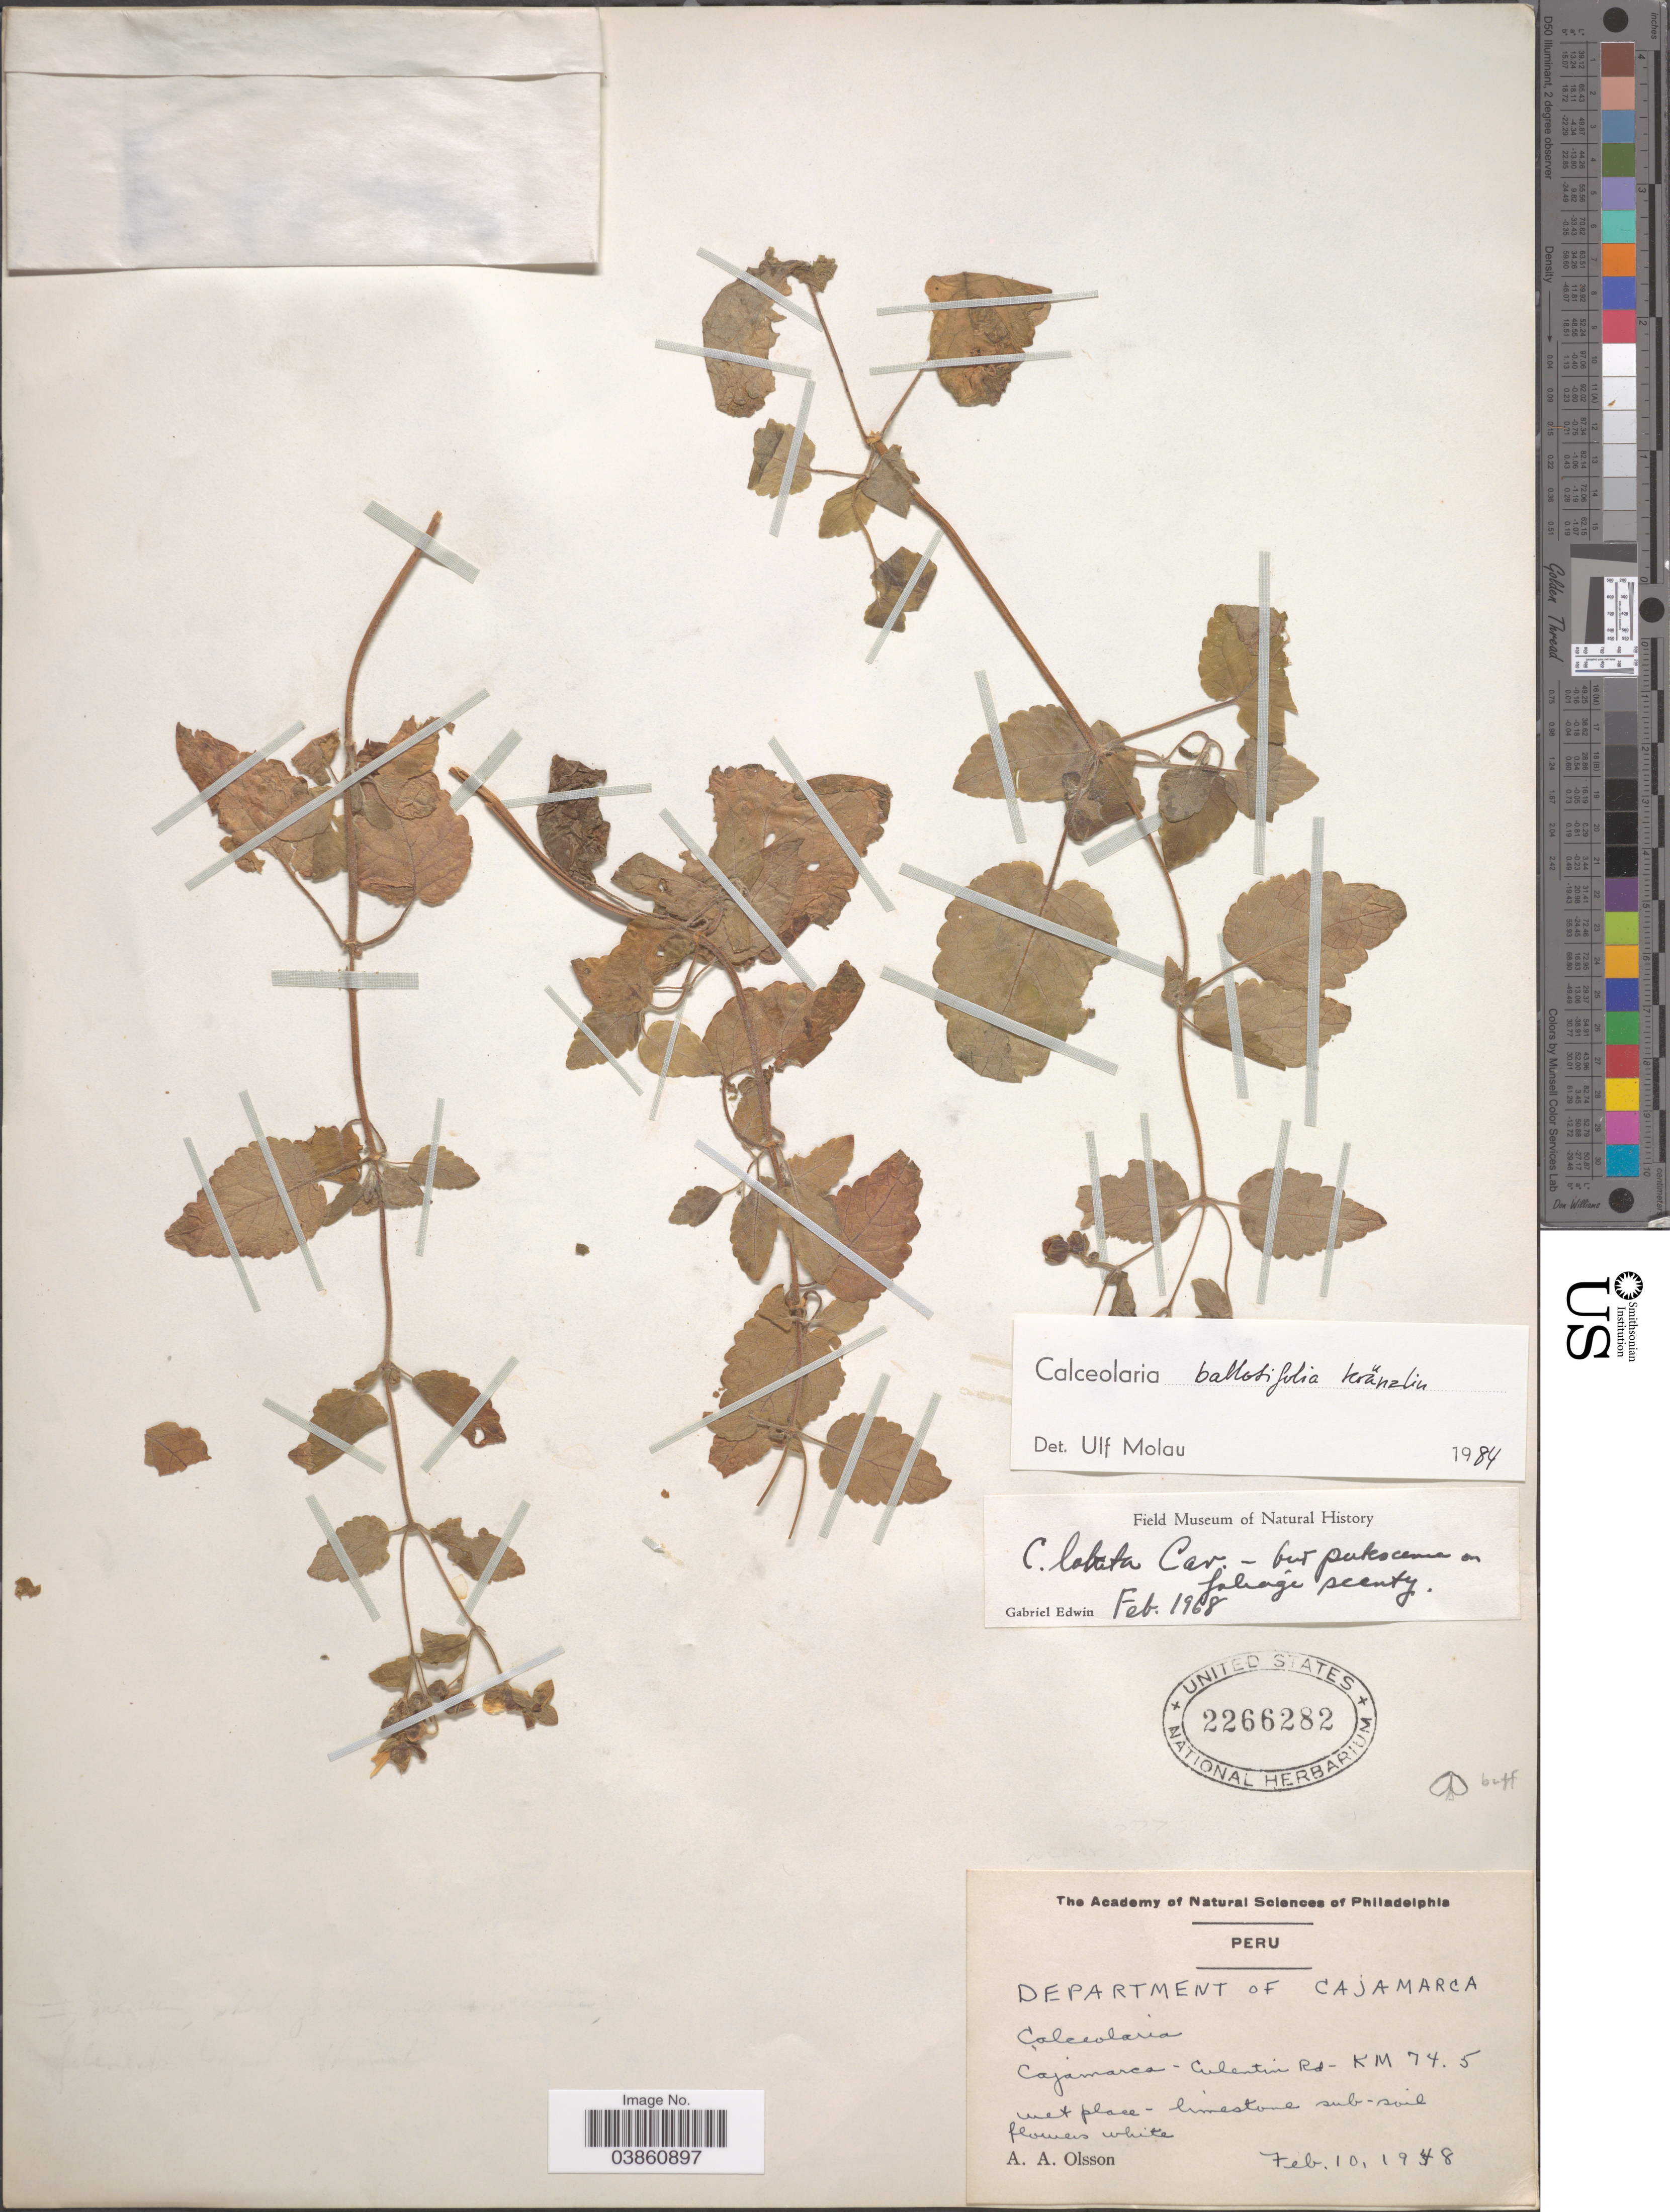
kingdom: Plantae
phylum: Tracheophyta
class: Magnoliopsida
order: Lamiales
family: Calceolariaceae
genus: Calceolaria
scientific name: Calceolaria ballotifolia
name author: Kranzl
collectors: A. Olsson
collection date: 1948-02-10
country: Peru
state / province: Cajamarca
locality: Department of Cajamarca. Cajamarca-Culentin Rd - Km 74.5.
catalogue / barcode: US 2266282